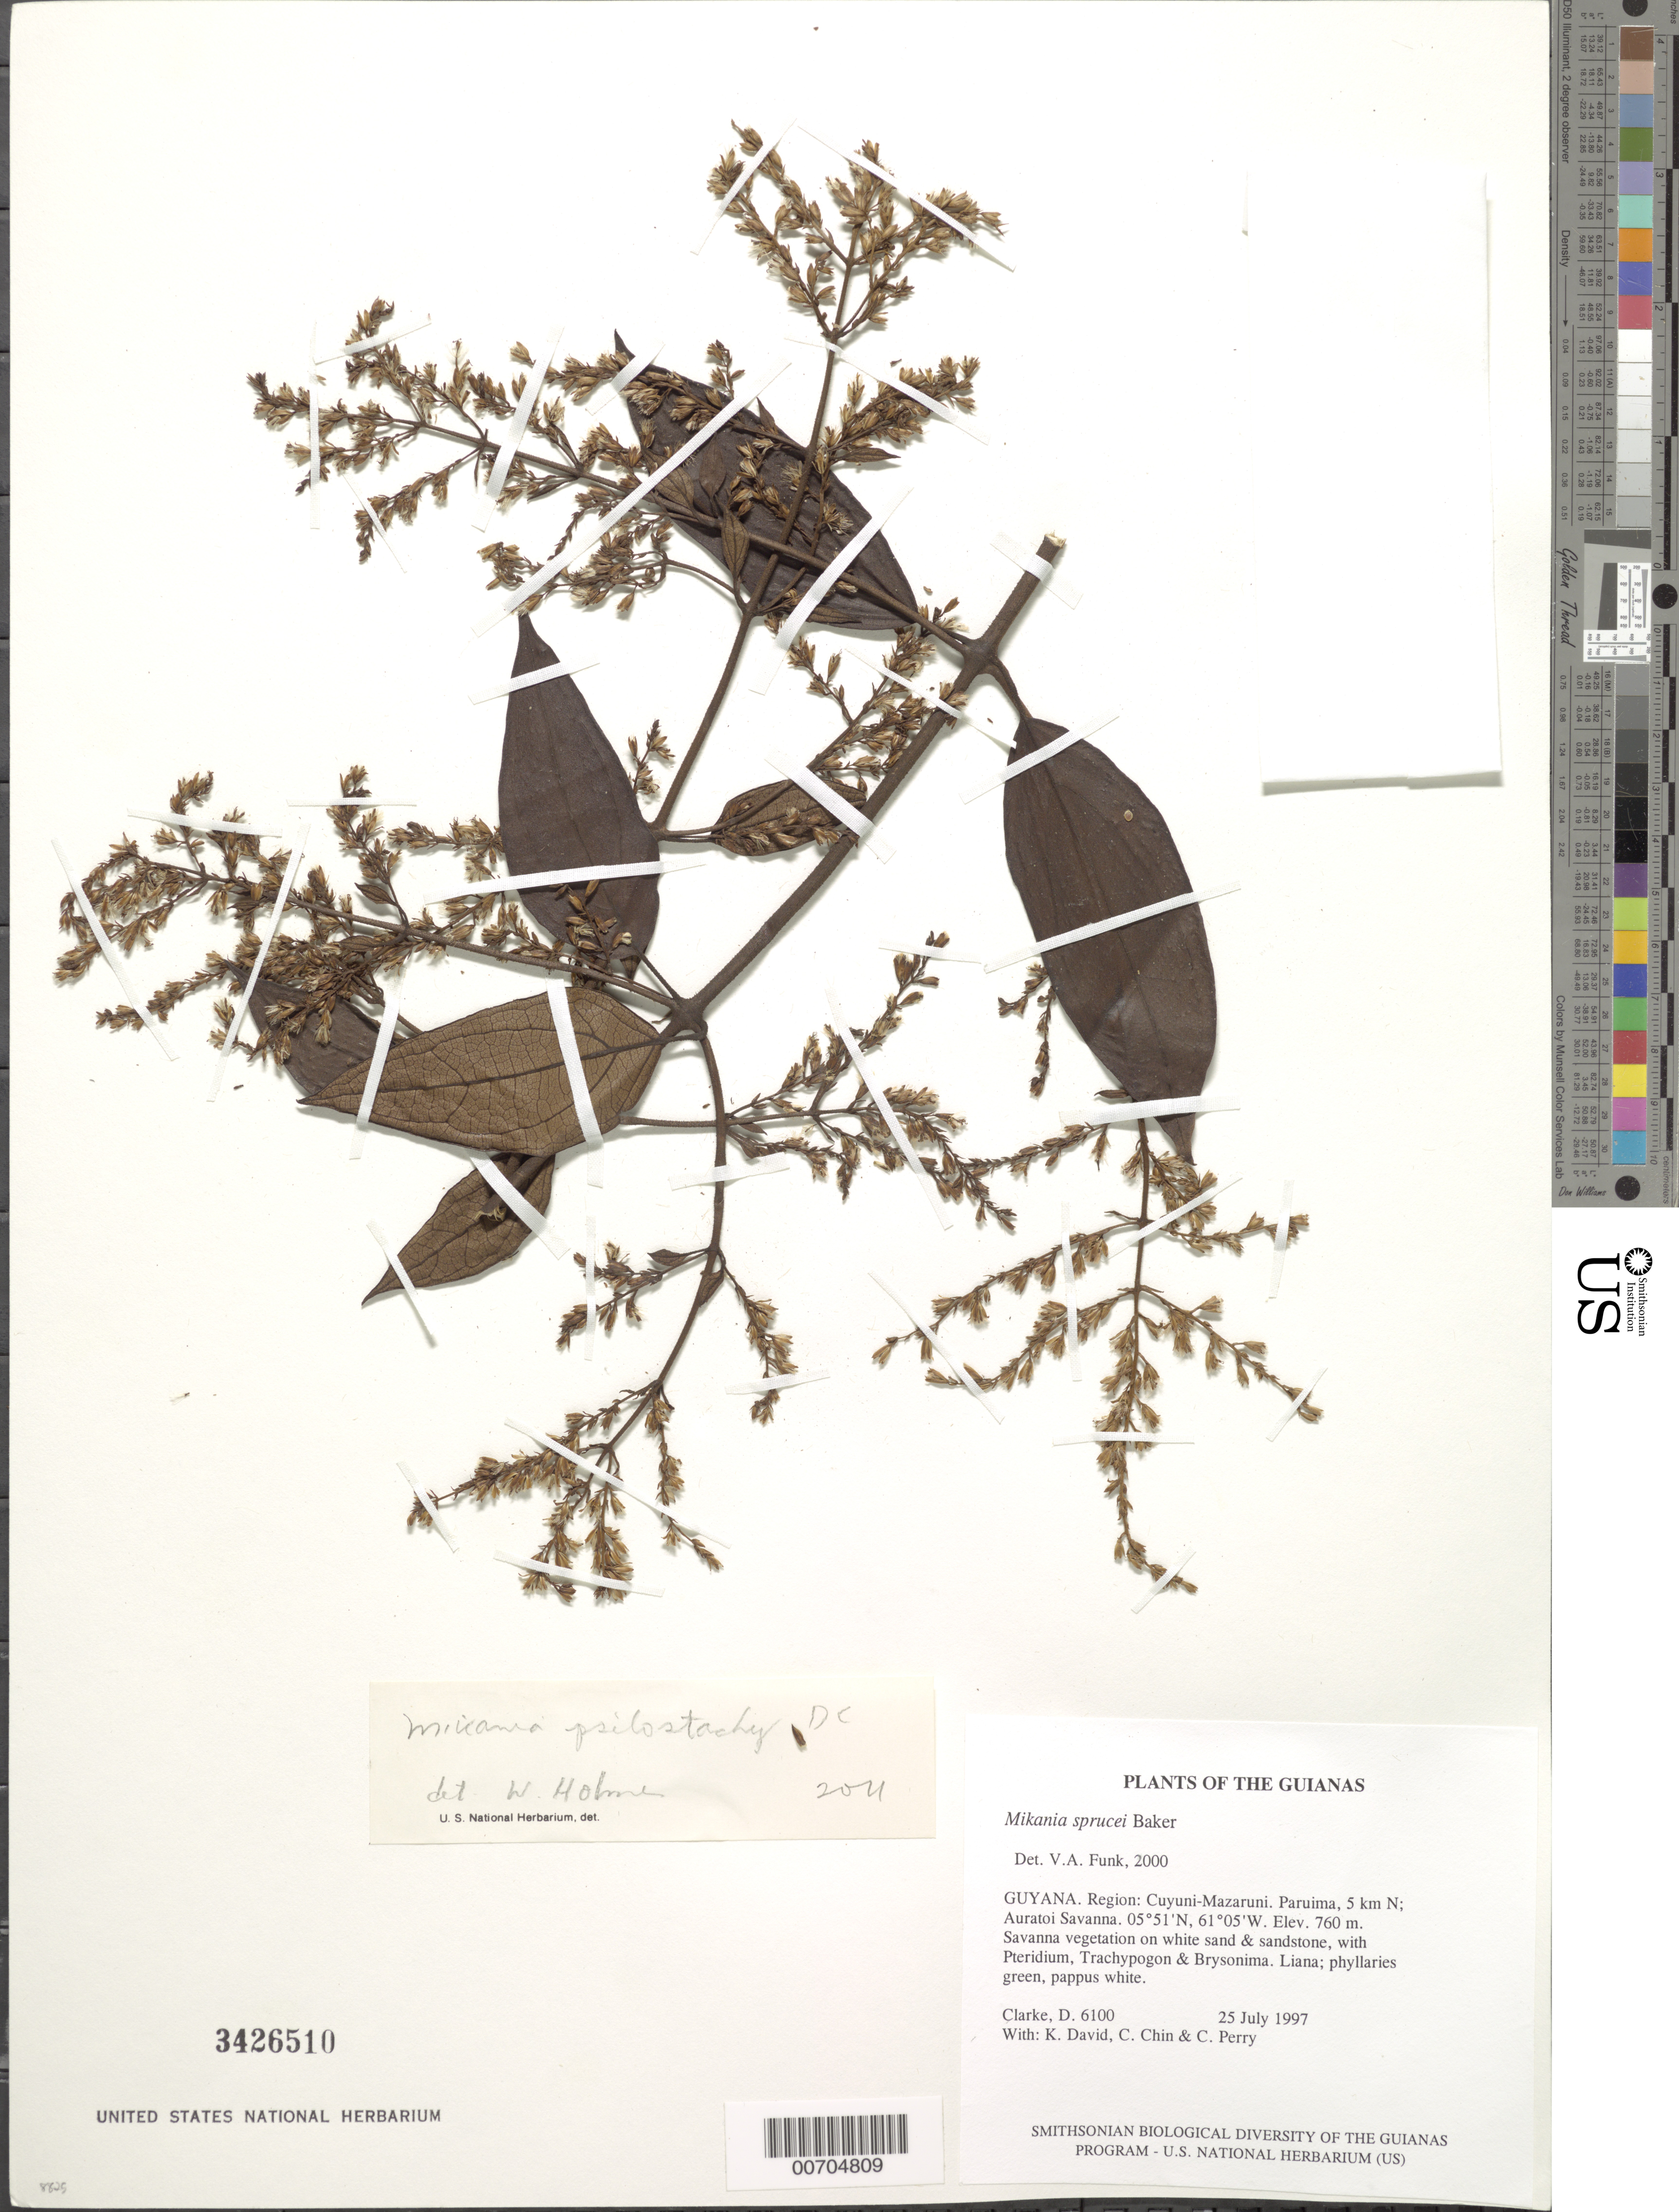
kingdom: Plantae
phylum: Tracheophyta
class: Magnoliopsida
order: Asterales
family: Asteraceae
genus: Mikania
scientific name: Mikania psilostachya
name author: DC.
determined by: Holmes, W.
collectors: H. D. Clarke, K. David, C. Chin & C. Perry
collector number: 6100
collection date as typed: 25 July 1997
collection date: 1997-07-25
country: Guyana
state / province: Cuyuni-Mazaruni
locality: Paruima, 5 km N; Auratoi Savanna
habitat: Savanna vegetation on white sand & sandstone, with Pteridium, Trachypogon & Brysonima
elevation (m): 760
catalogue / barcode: US 3426510